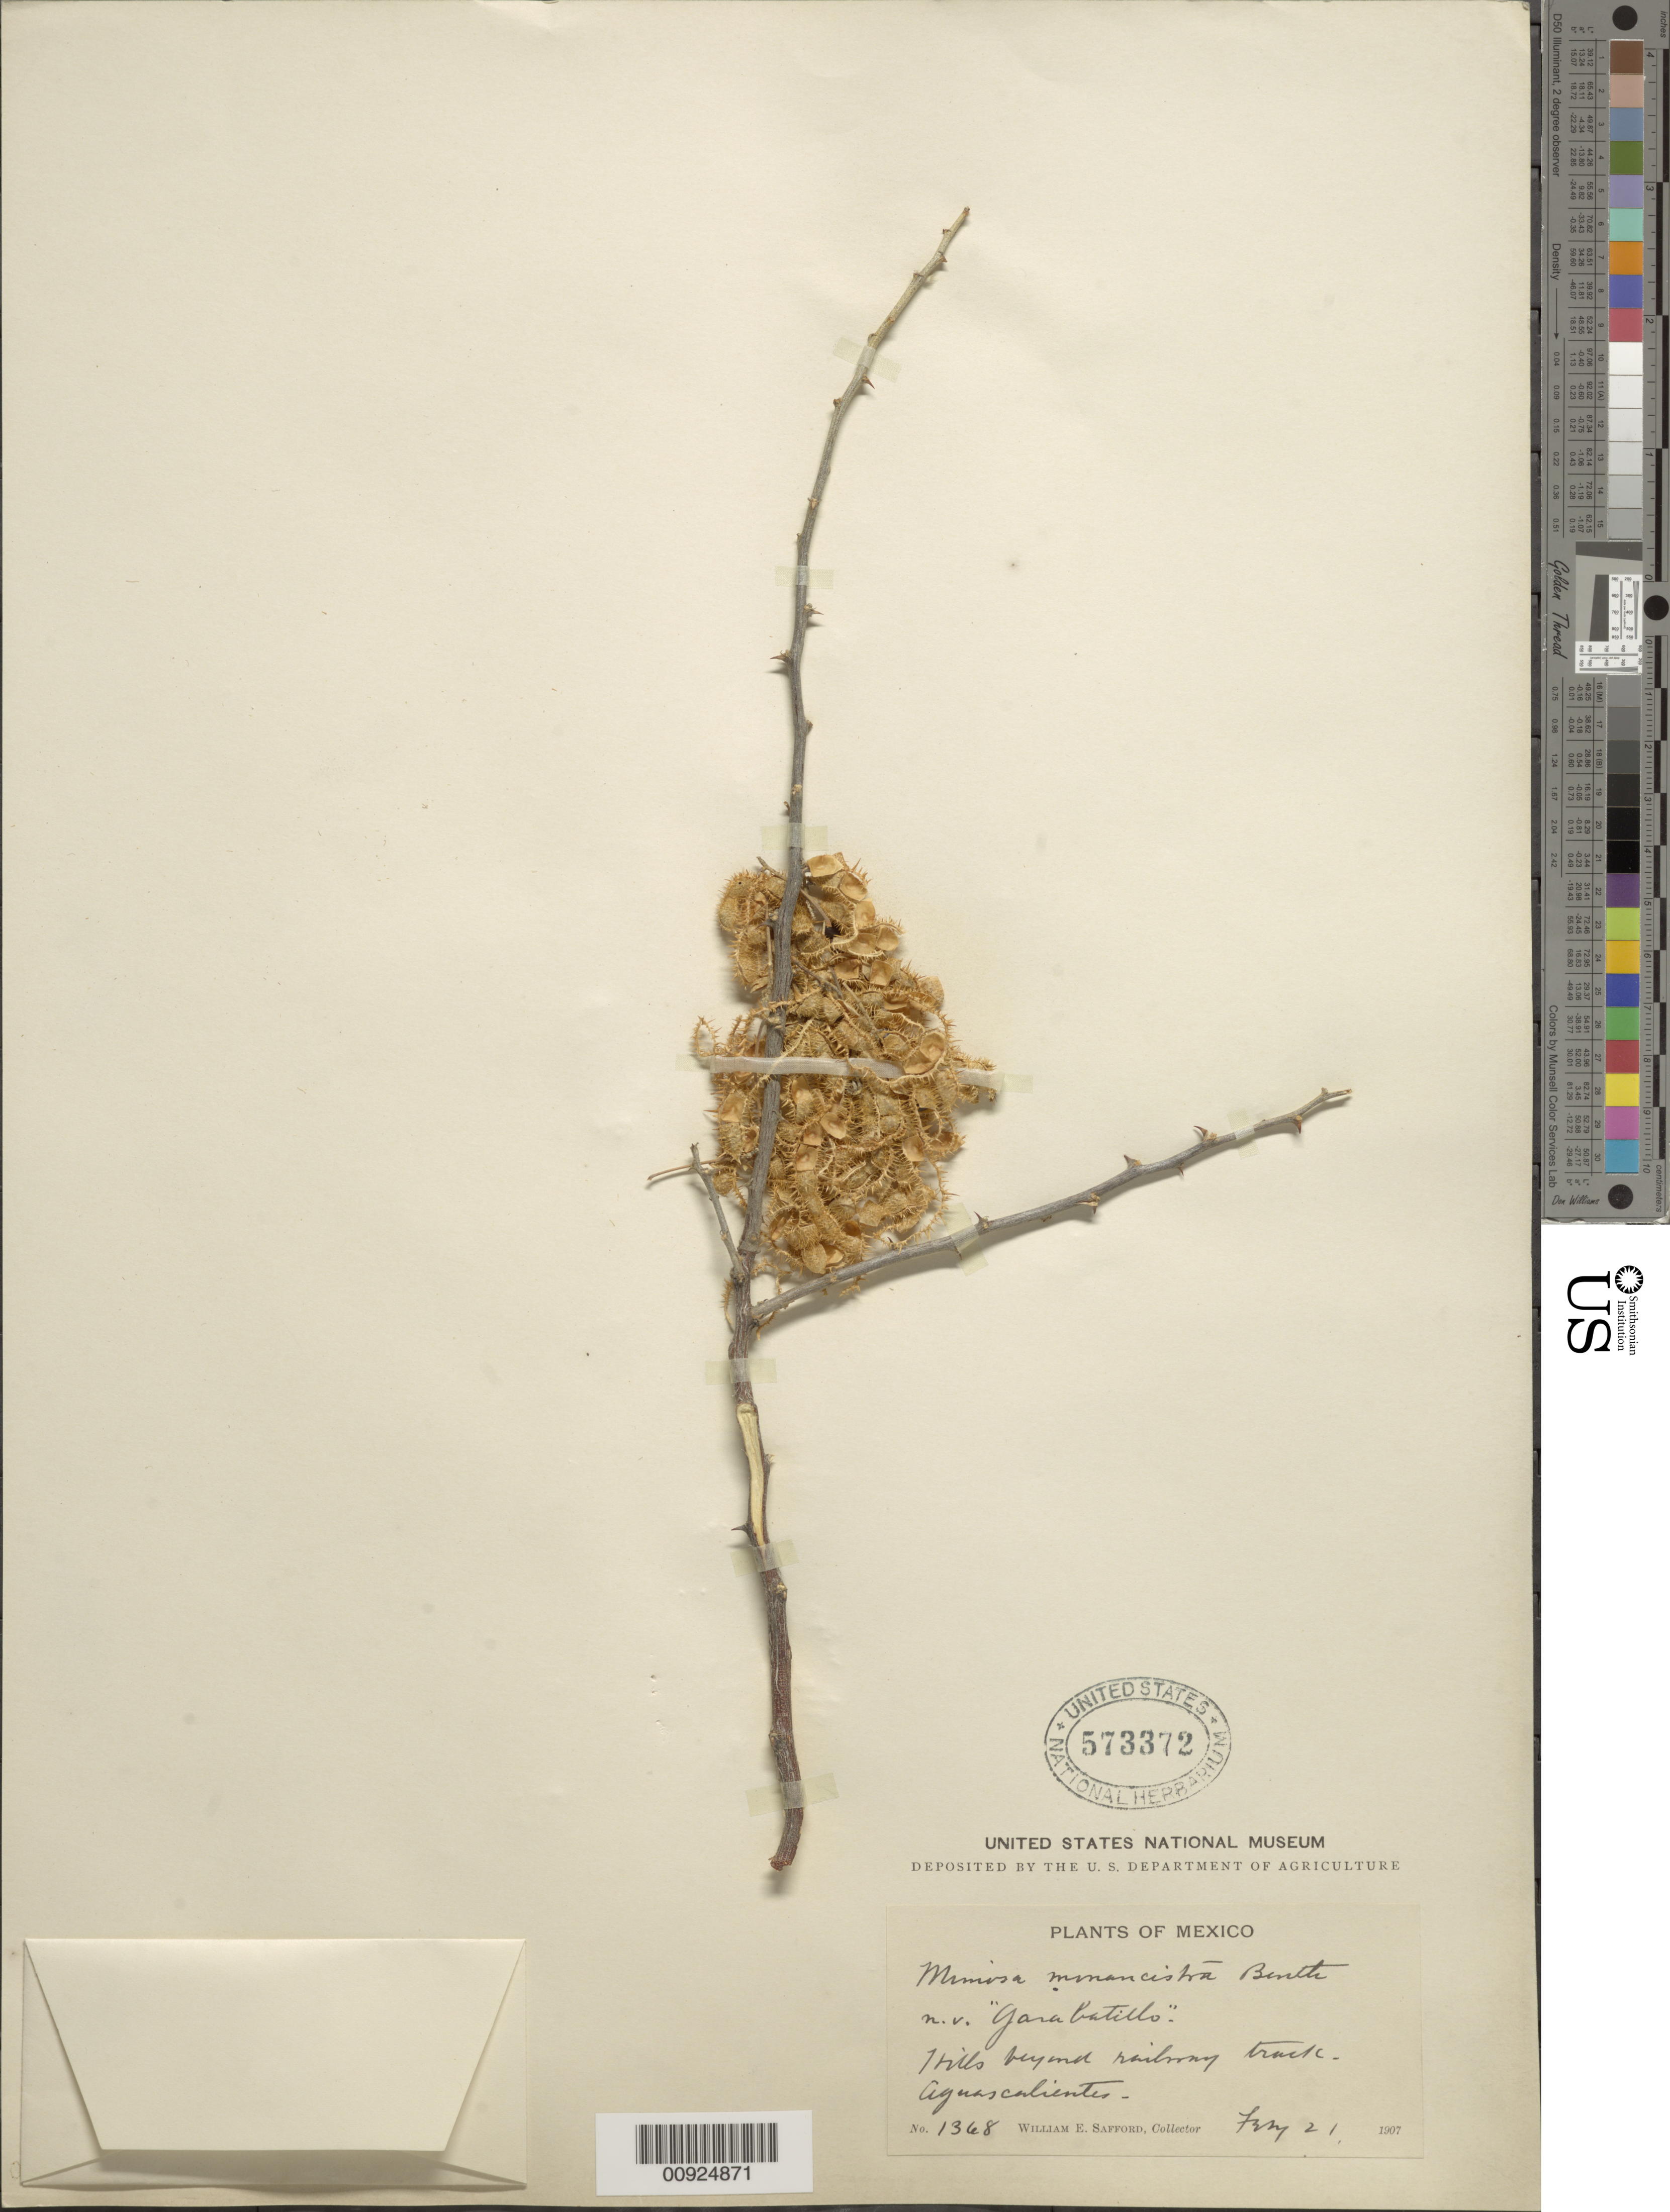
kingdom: Plantae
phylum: Tracheophyta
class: Magnoliopsida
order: Fabales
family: Fabaceae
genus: Mimosa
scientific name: Mimosa monancistra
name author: Benth.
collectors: W. E. Safford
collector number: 1368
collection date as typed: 21 Feb 1907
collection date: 1907-02-21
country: Mexico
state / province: Aguascalientes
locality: Hills beyond railroad track. Aguascalientes.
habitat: Hills.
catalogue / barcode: US 573372